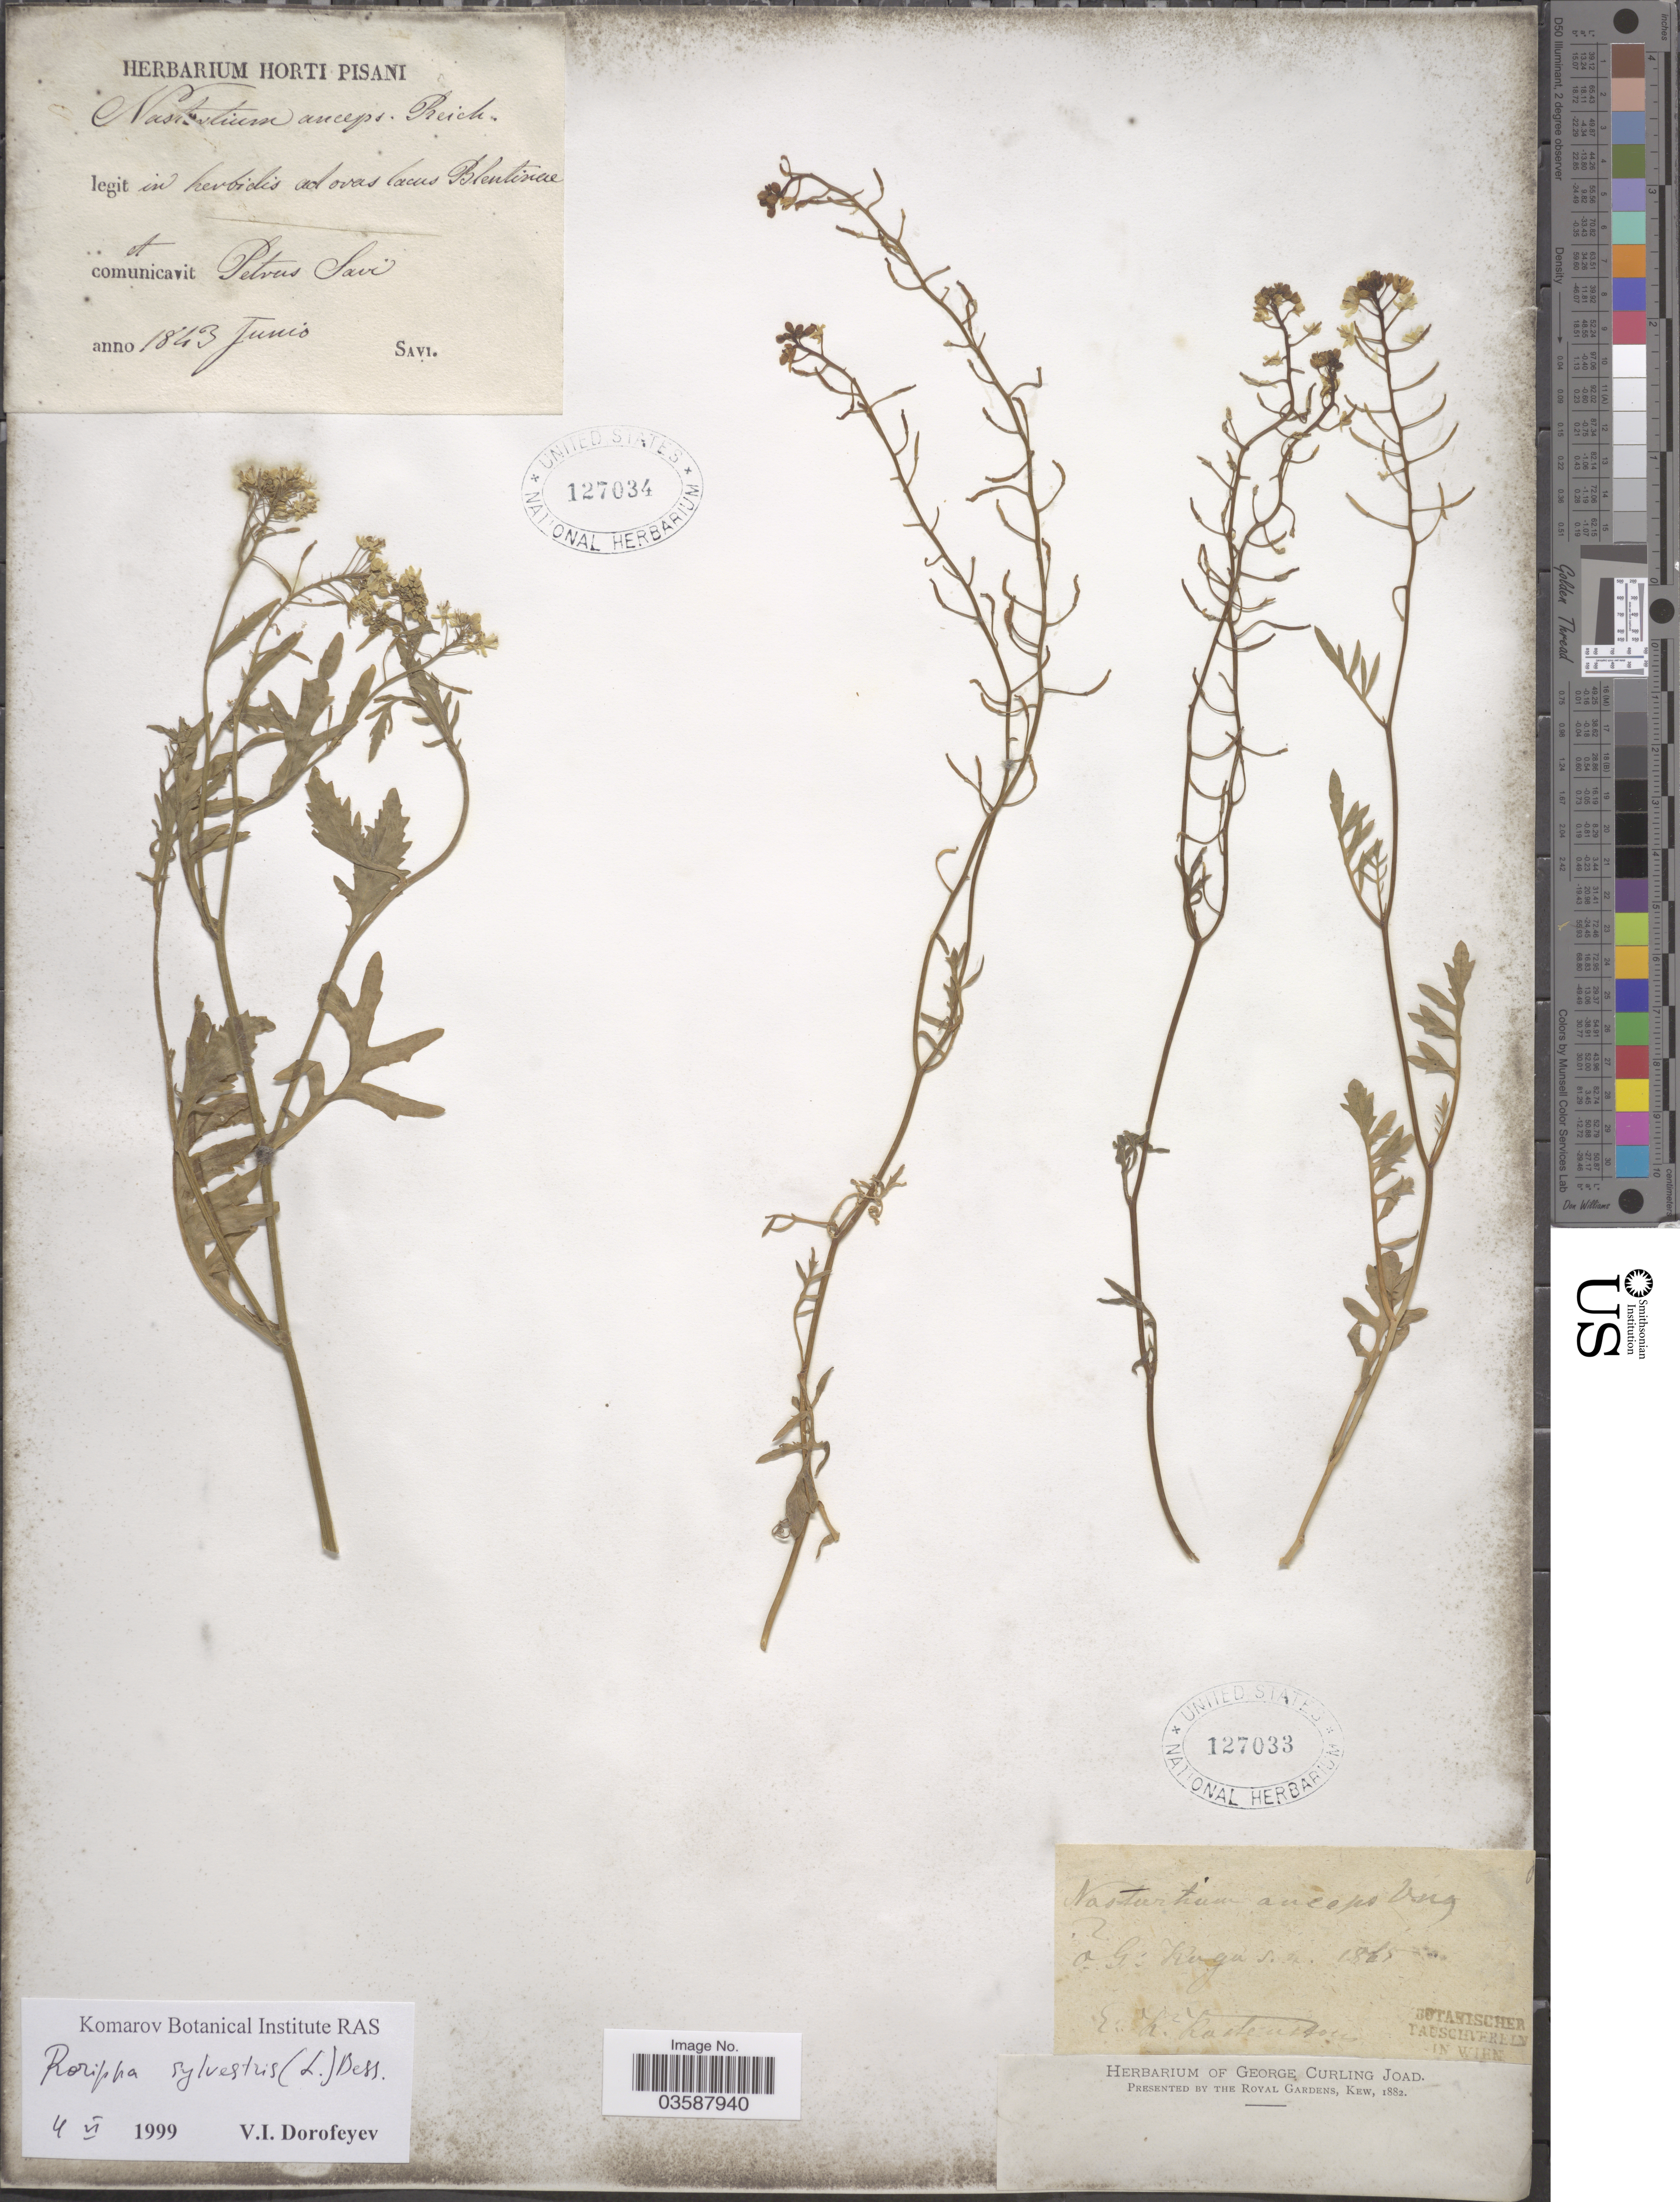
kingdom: Plantae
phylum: Tracheophyta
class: Magnoliopsida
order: Brassicales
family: Brassicaceae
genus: Rorippa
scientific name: Rorippa sylvestris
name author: (L.) Besser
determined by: Dorofeyev, V. I.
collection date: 1865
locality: O.G. Kergn.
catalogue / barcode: US 127033